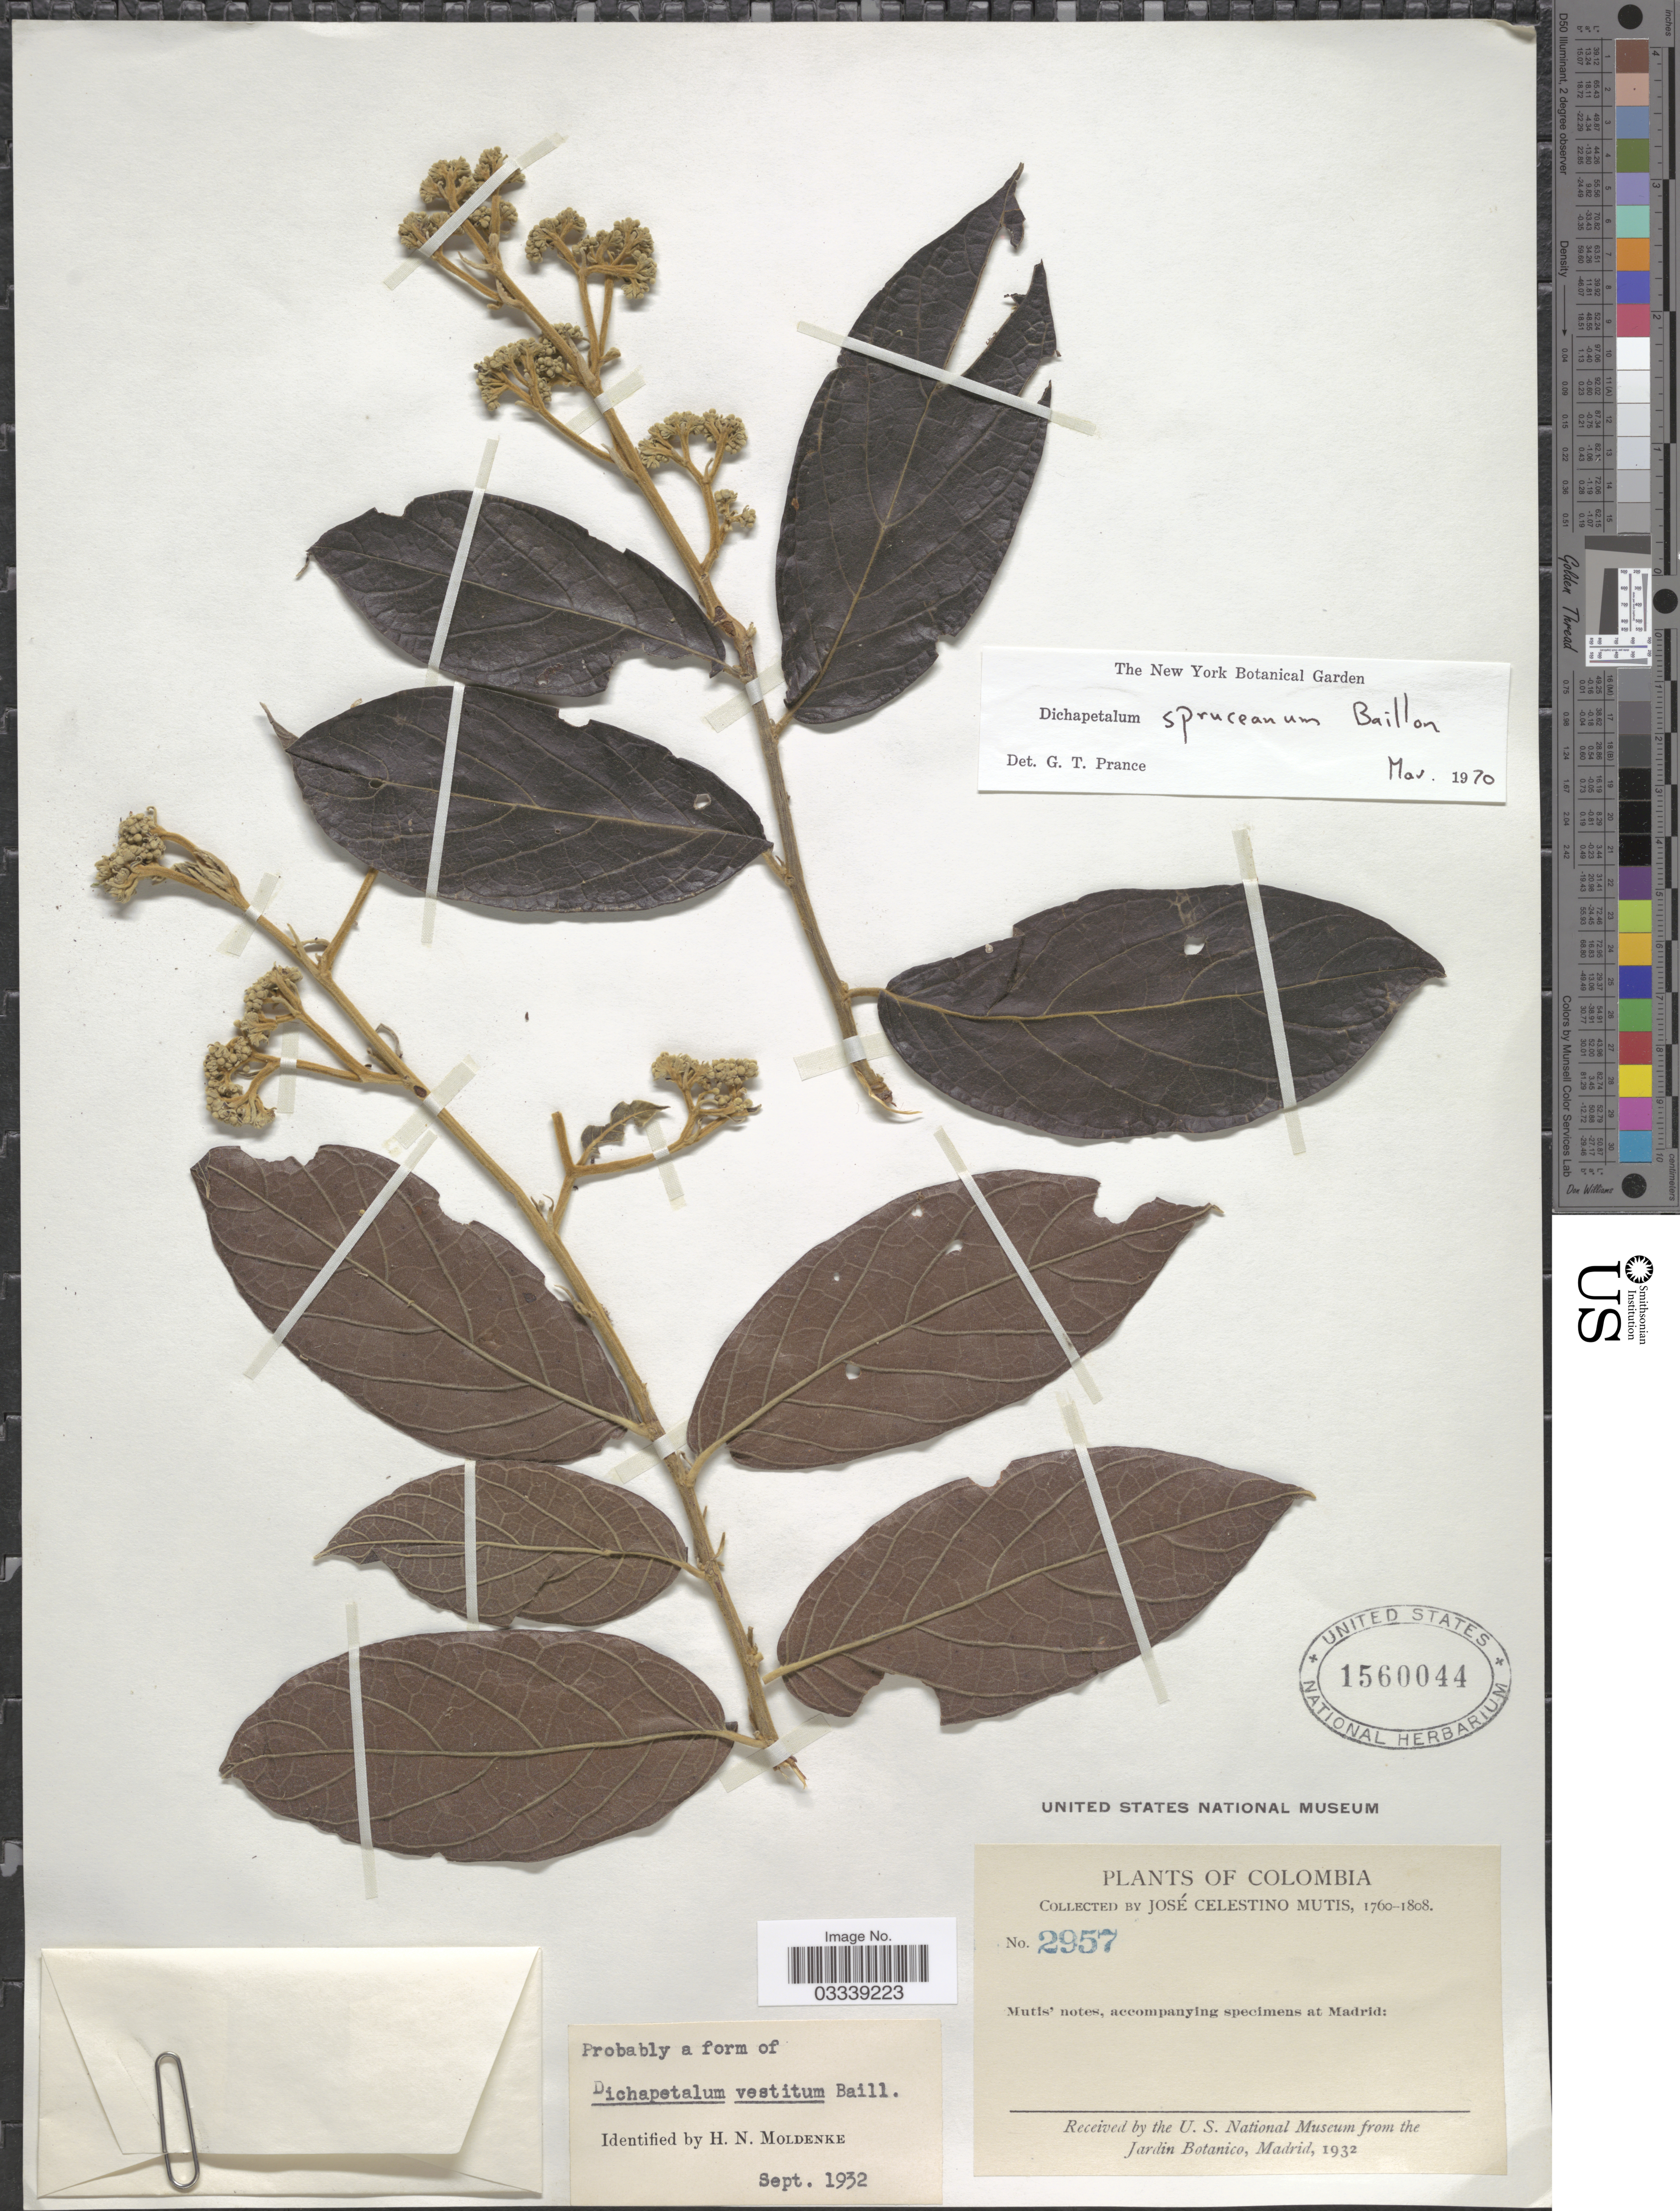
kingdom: Plantae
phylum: Tracheophyta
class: Magnoliopsida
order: Malpighiales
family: Dichapetalaceae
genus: Dichapetalum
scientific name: Dichapetalum spruceanum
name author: Baill.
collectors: J. C. B. Mutis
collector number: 2957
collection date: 1760/1808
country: Colombia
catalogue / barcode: US 1560044